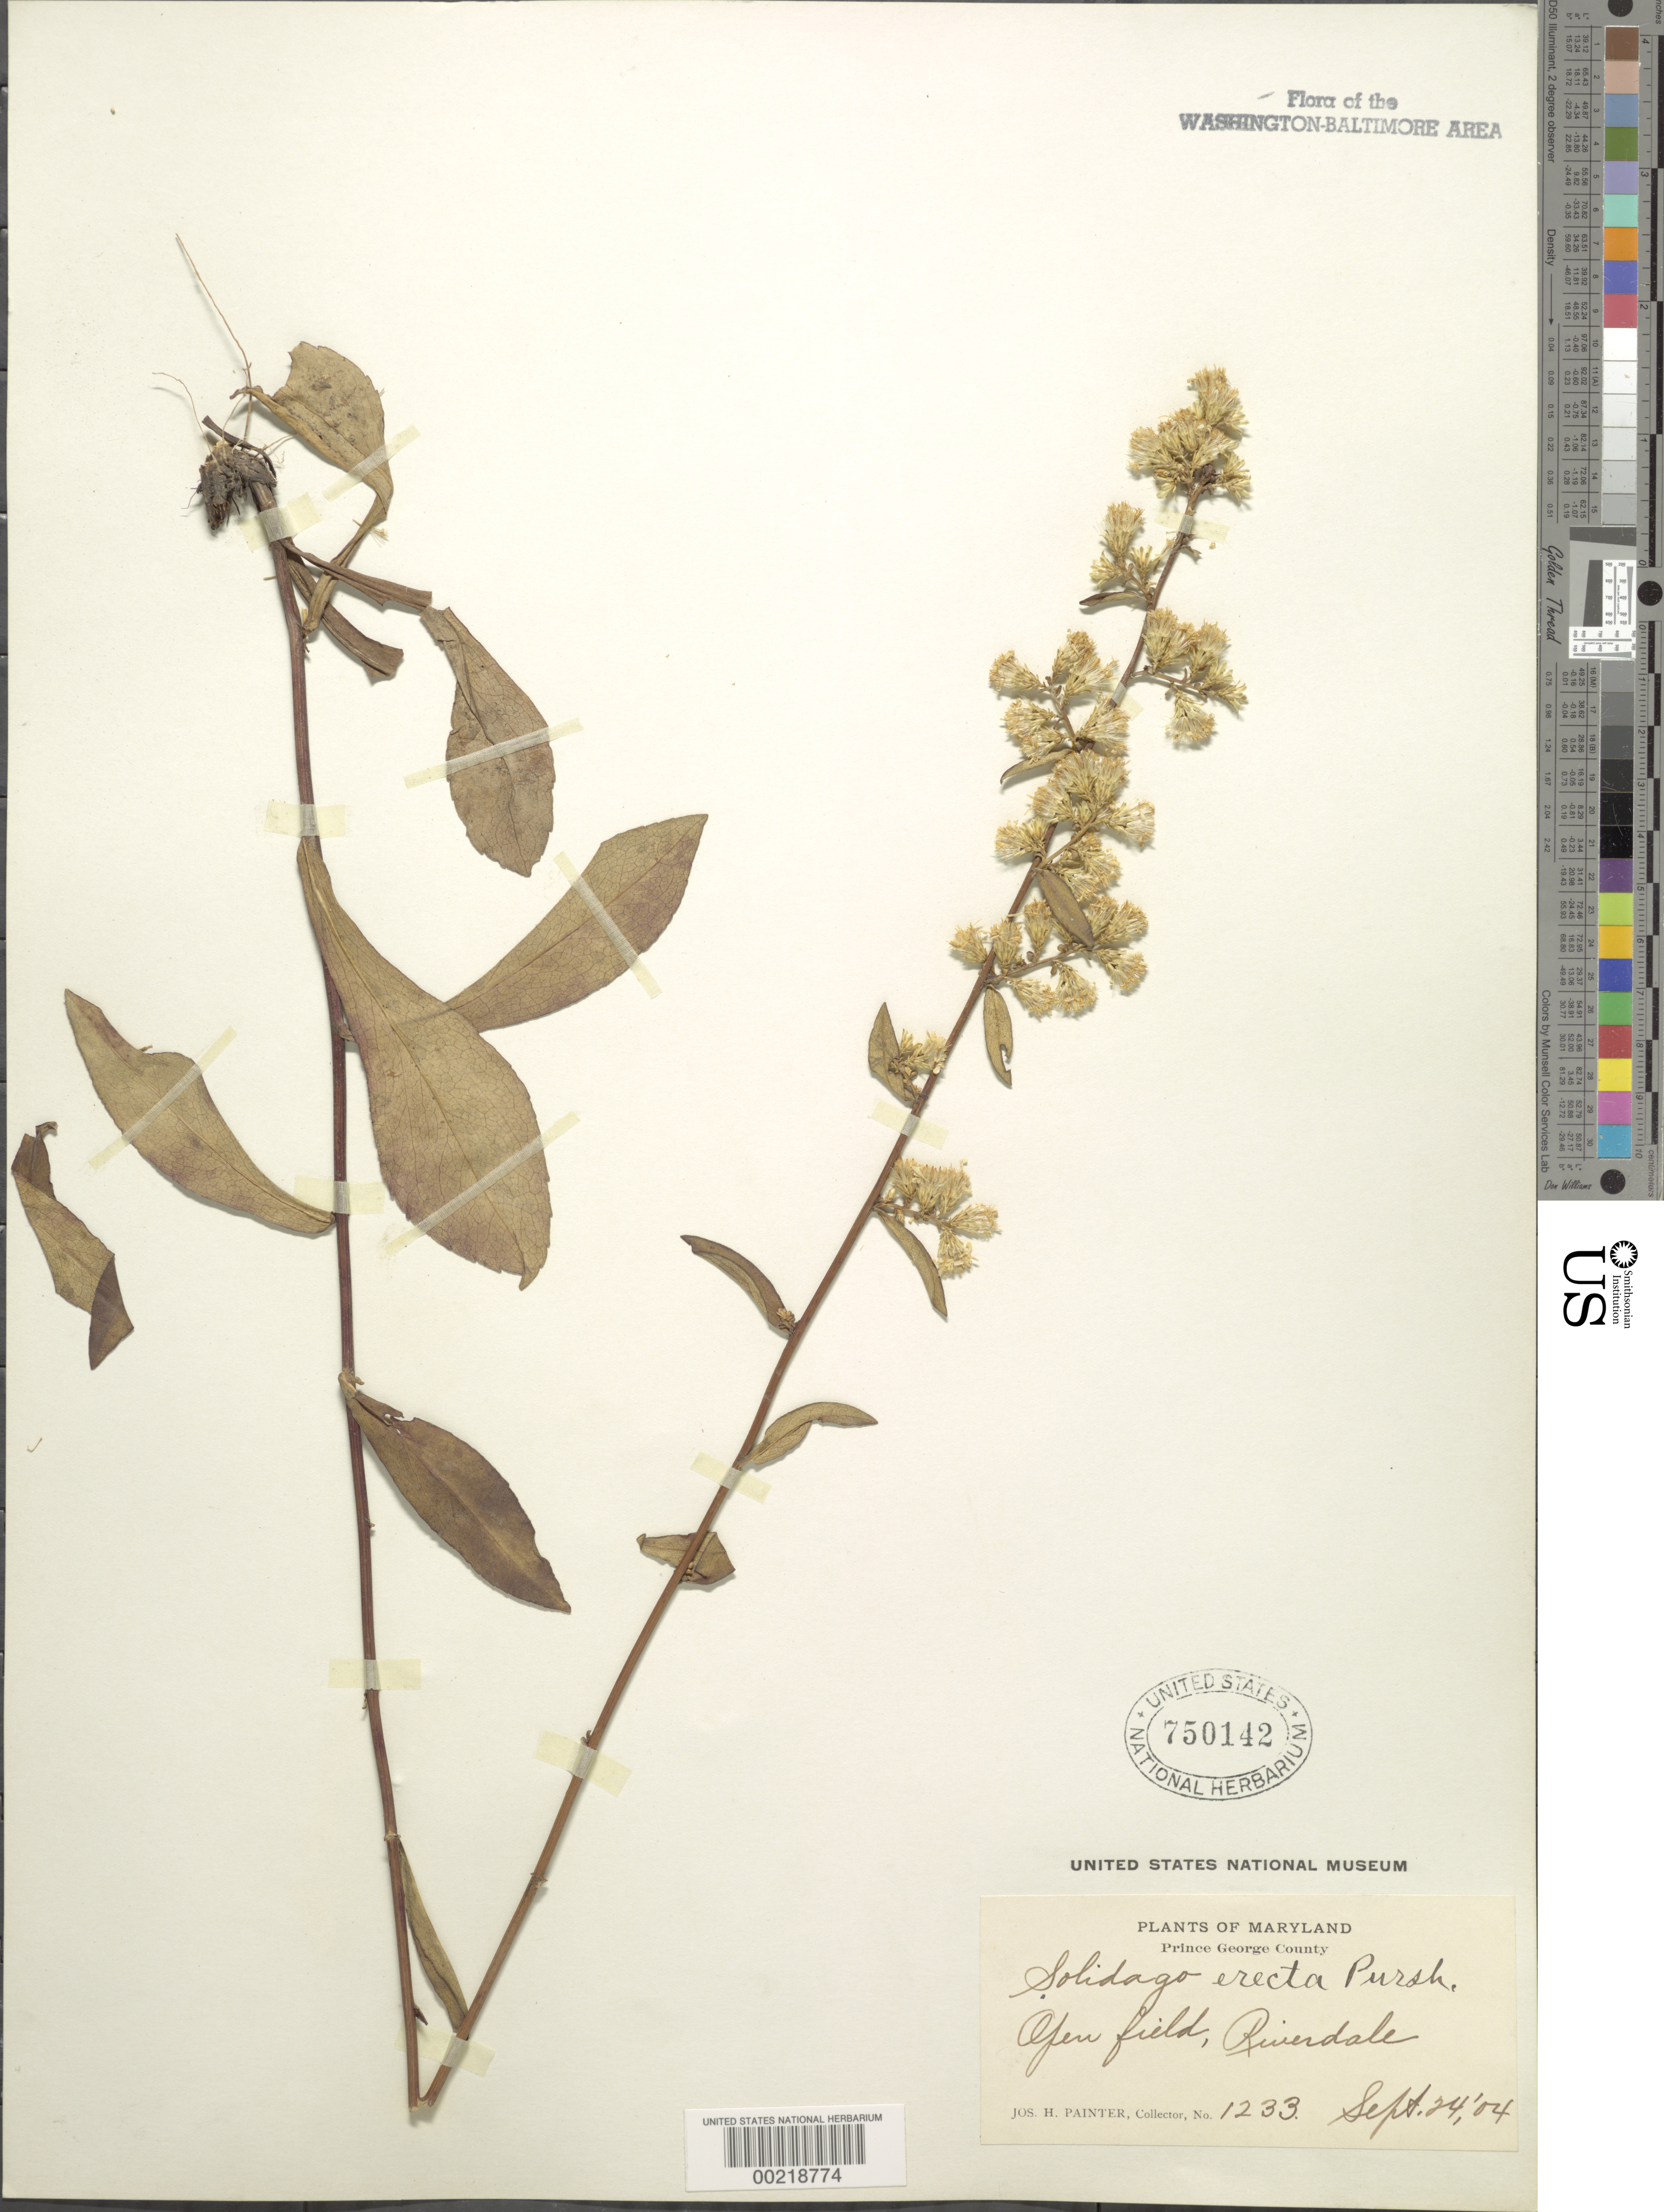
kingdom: Plantae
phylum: Tracheophyta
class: Magnoliopsida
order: Asterales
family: Asteraceae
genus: Solidago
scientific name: Solidago erecta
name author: Pursh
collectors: J. H. Painter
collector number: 1233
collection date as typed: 21 Sep 1904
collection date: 1904-09-21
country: United States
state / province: Maryland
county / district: Prince George's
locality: Riverdale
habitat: Open field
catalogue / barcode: US 750142